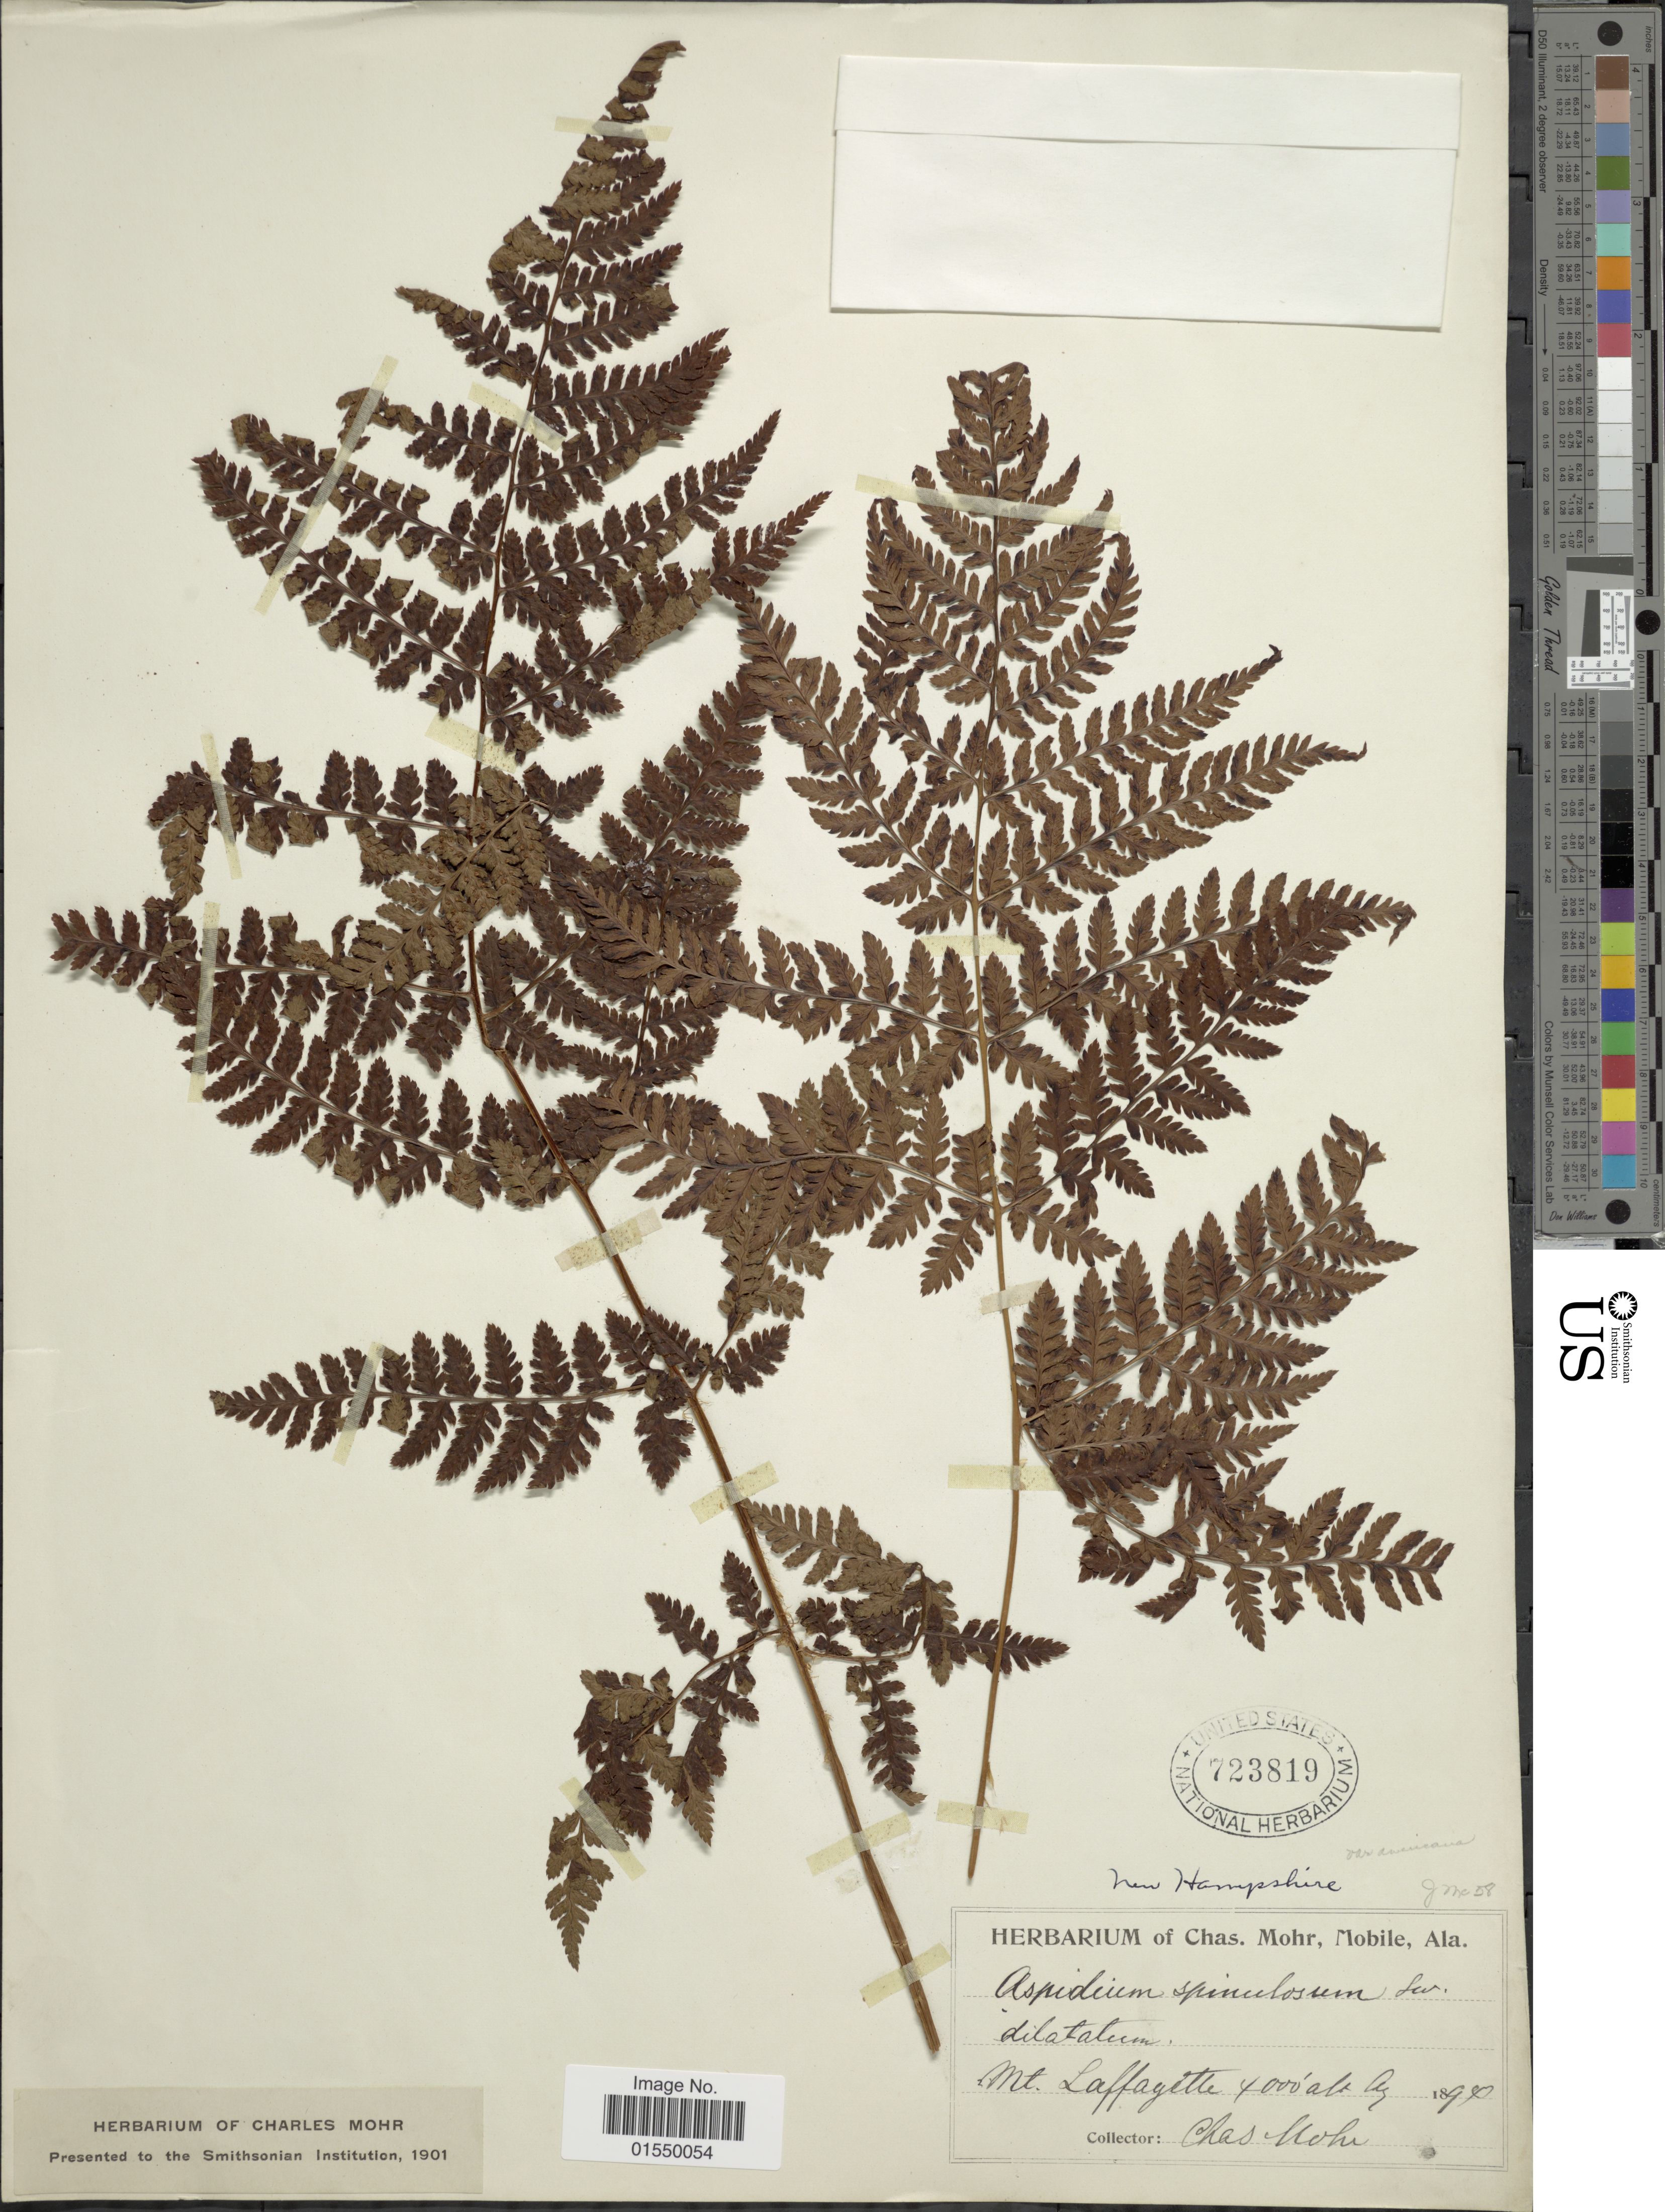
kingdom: Plantae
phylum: Tracheophyta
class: Polypodiopsida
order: Polypodiales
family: Dryopteridaceae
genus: Dryopteris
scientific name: Dryopteris campyloptera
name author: Clarkson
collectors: Mohr, C. T. (herbarium)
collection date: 1894-08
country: United States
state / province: New Hampshire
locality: Mt. Laffayette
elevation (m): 1219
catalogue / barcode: US 723819